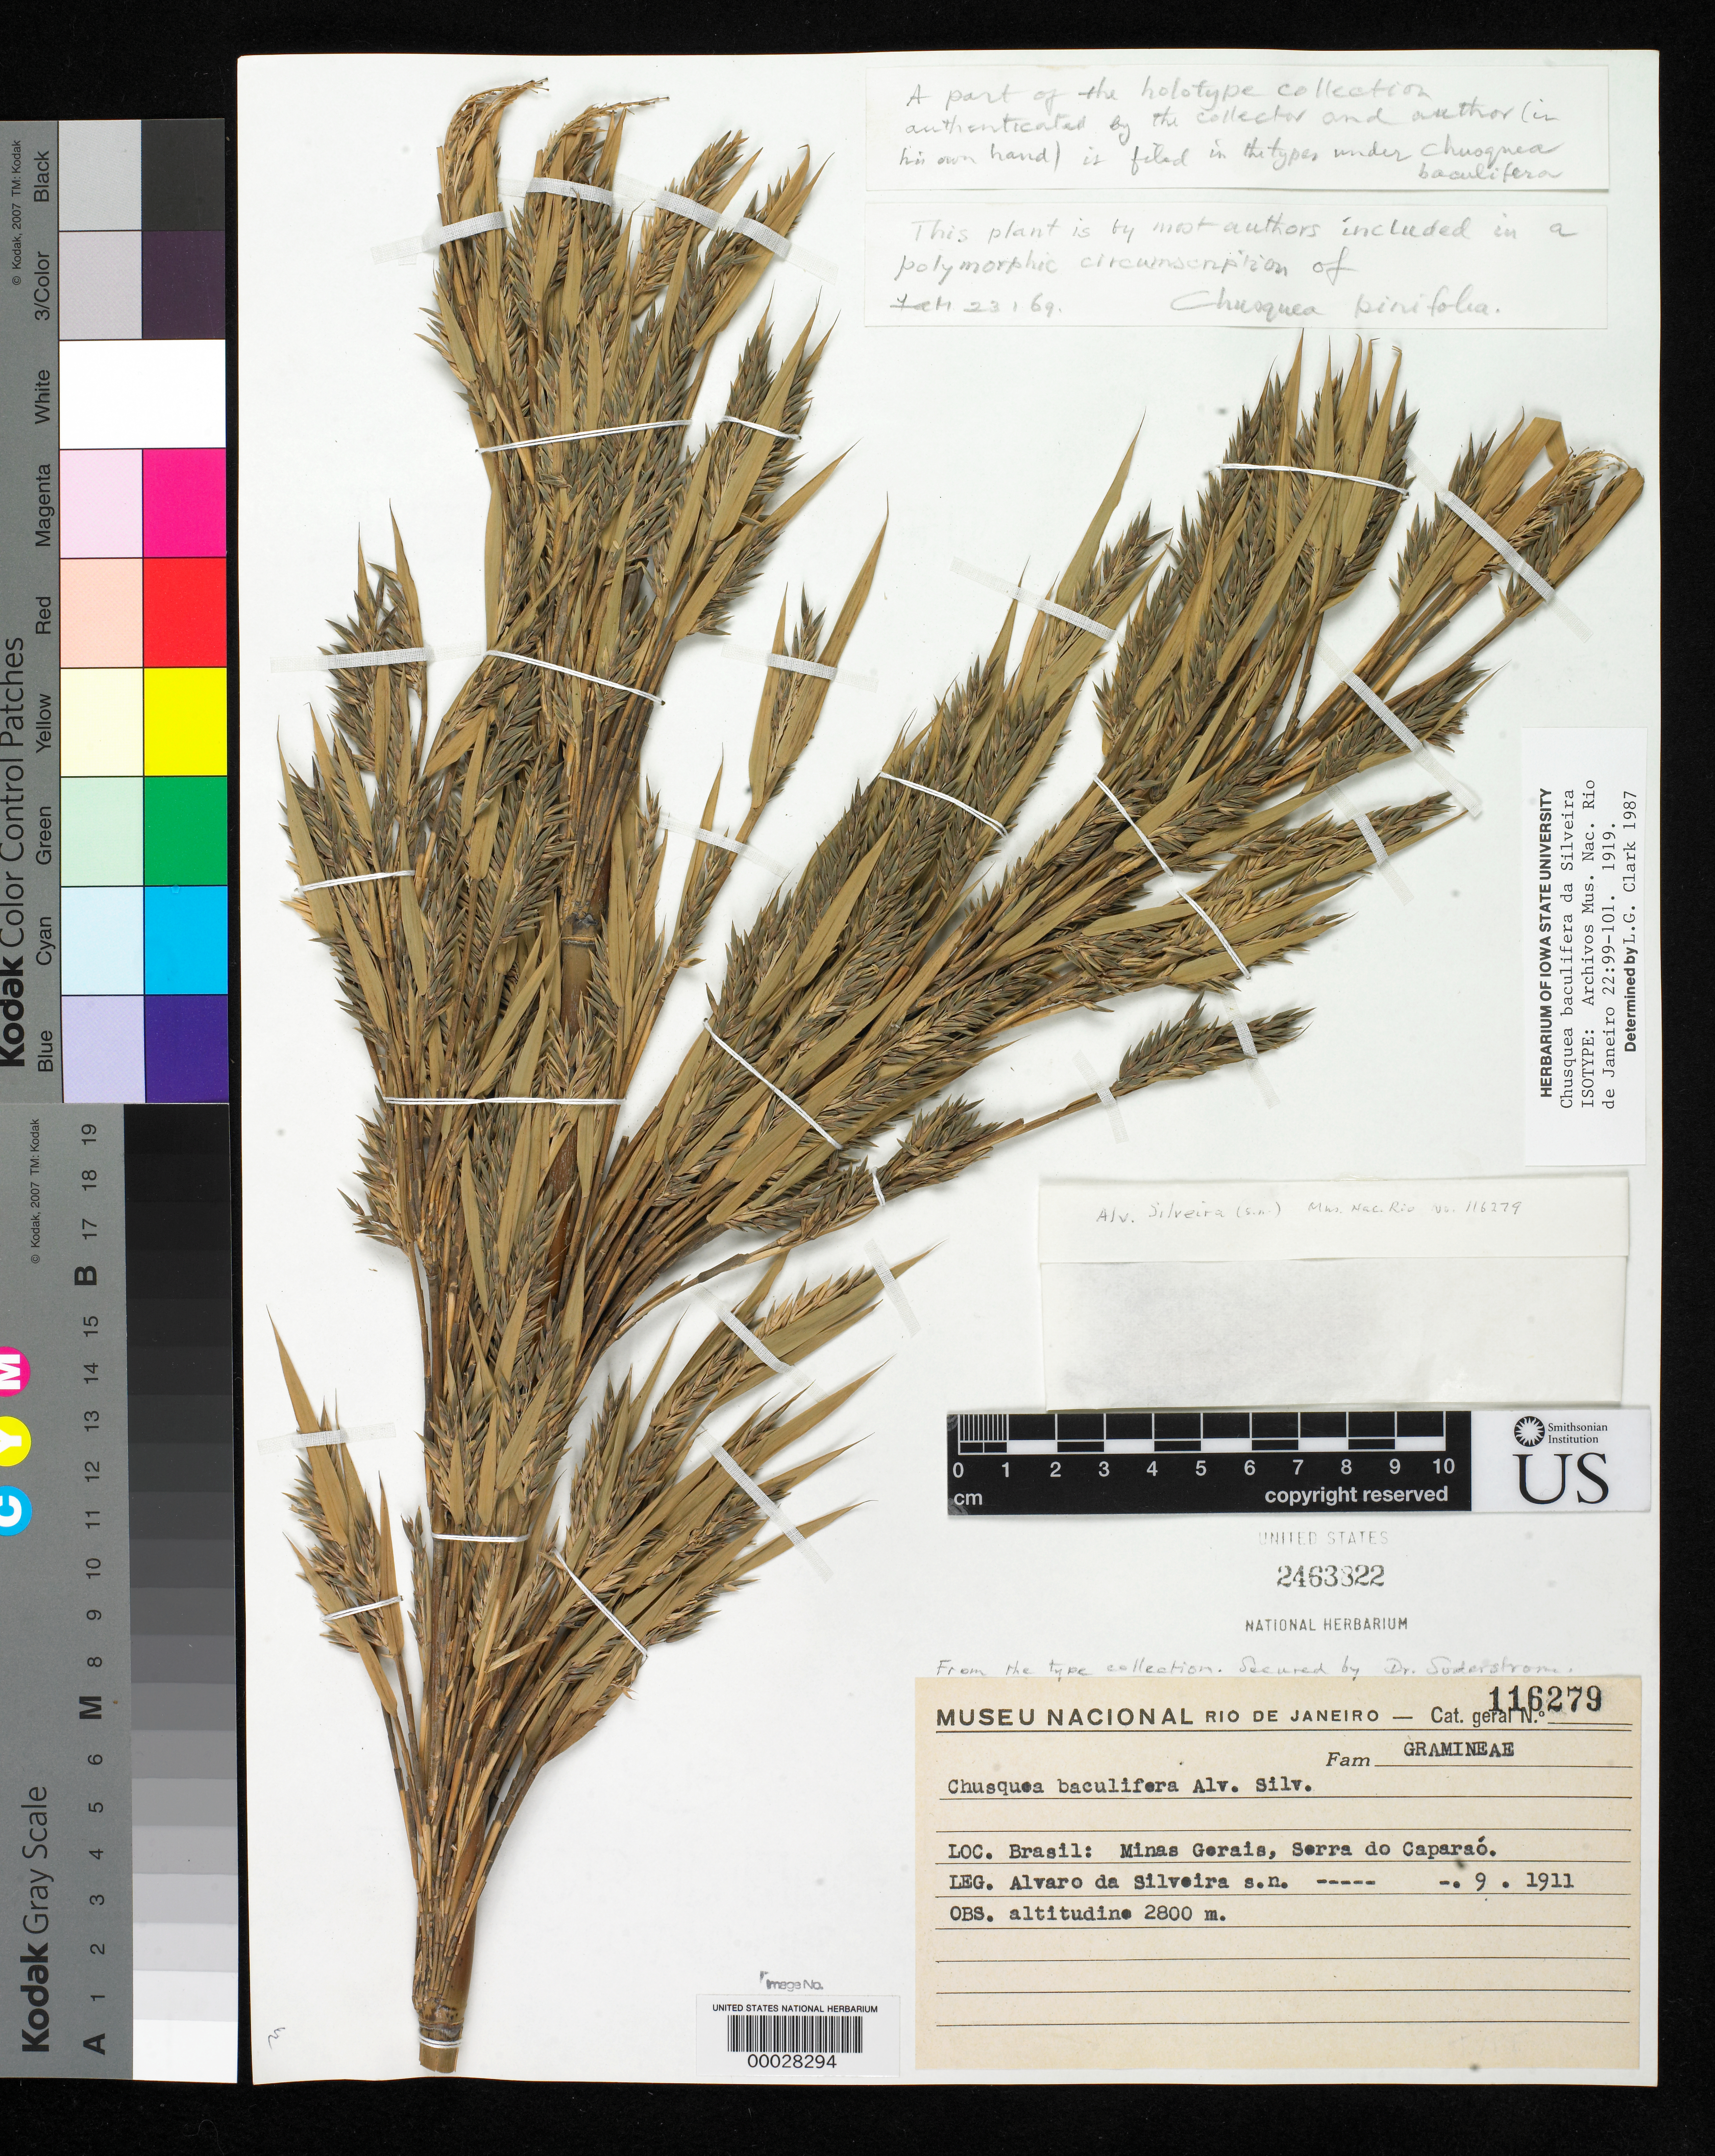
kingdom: Plantae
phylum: Tracheophyta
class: Liliopsida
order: Poales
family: Poaceae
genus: Chusquea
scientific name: Chusquea baculifera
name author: Silveira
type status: Type Fragment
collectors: A. A. Silveira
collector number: Herb. Silv. 600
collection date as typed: Sep 1911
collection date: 1911-09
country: Brazil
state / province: Minas Gerais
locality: Serra do Caparao.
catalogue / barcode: US 2463822